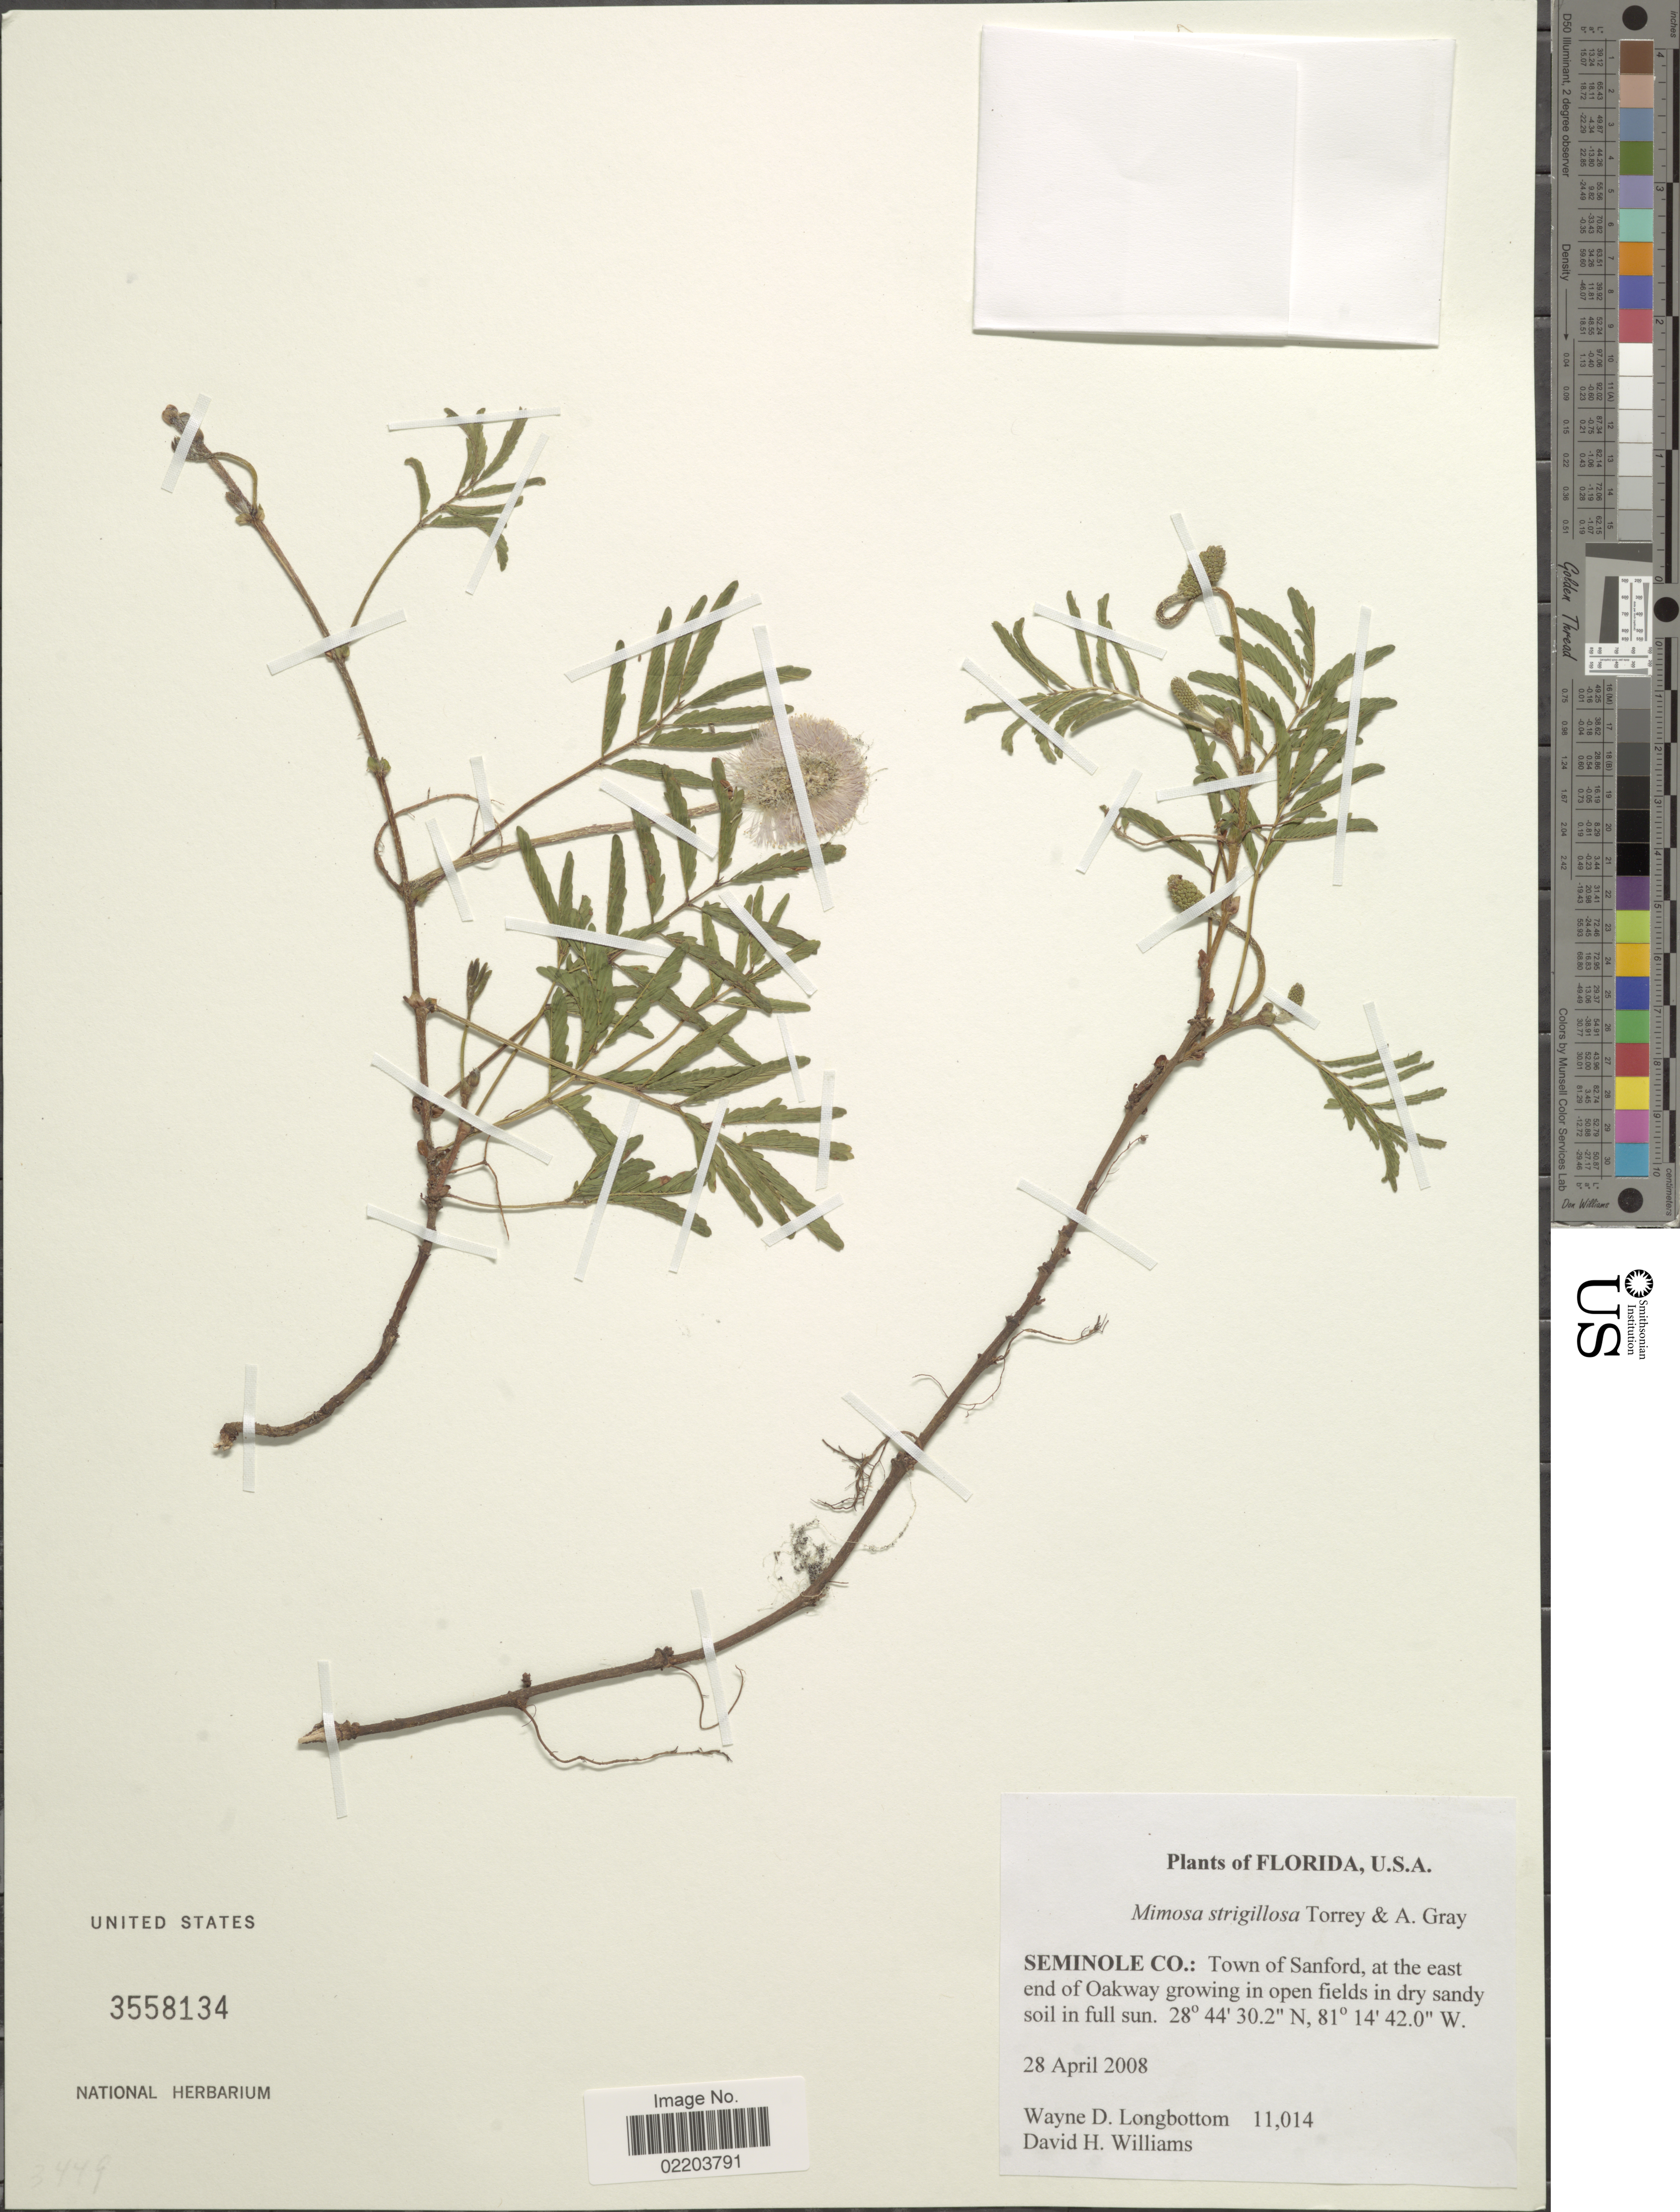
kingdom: Plantae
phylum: Tracheophyta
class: Magnoliopsida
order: Fabales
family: Fabaceae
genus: Mimosa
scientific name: Mimosa strigillosa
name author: Torr. & A. Gray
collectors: W. D. Longbottom & D. H. Williams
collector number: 11014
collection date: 2008-04-28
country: United States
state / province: Florida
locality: Town of Sanford, at the east end of Oakway growing in open fields in dry sandy soil in full sun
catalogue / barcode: US 3558134